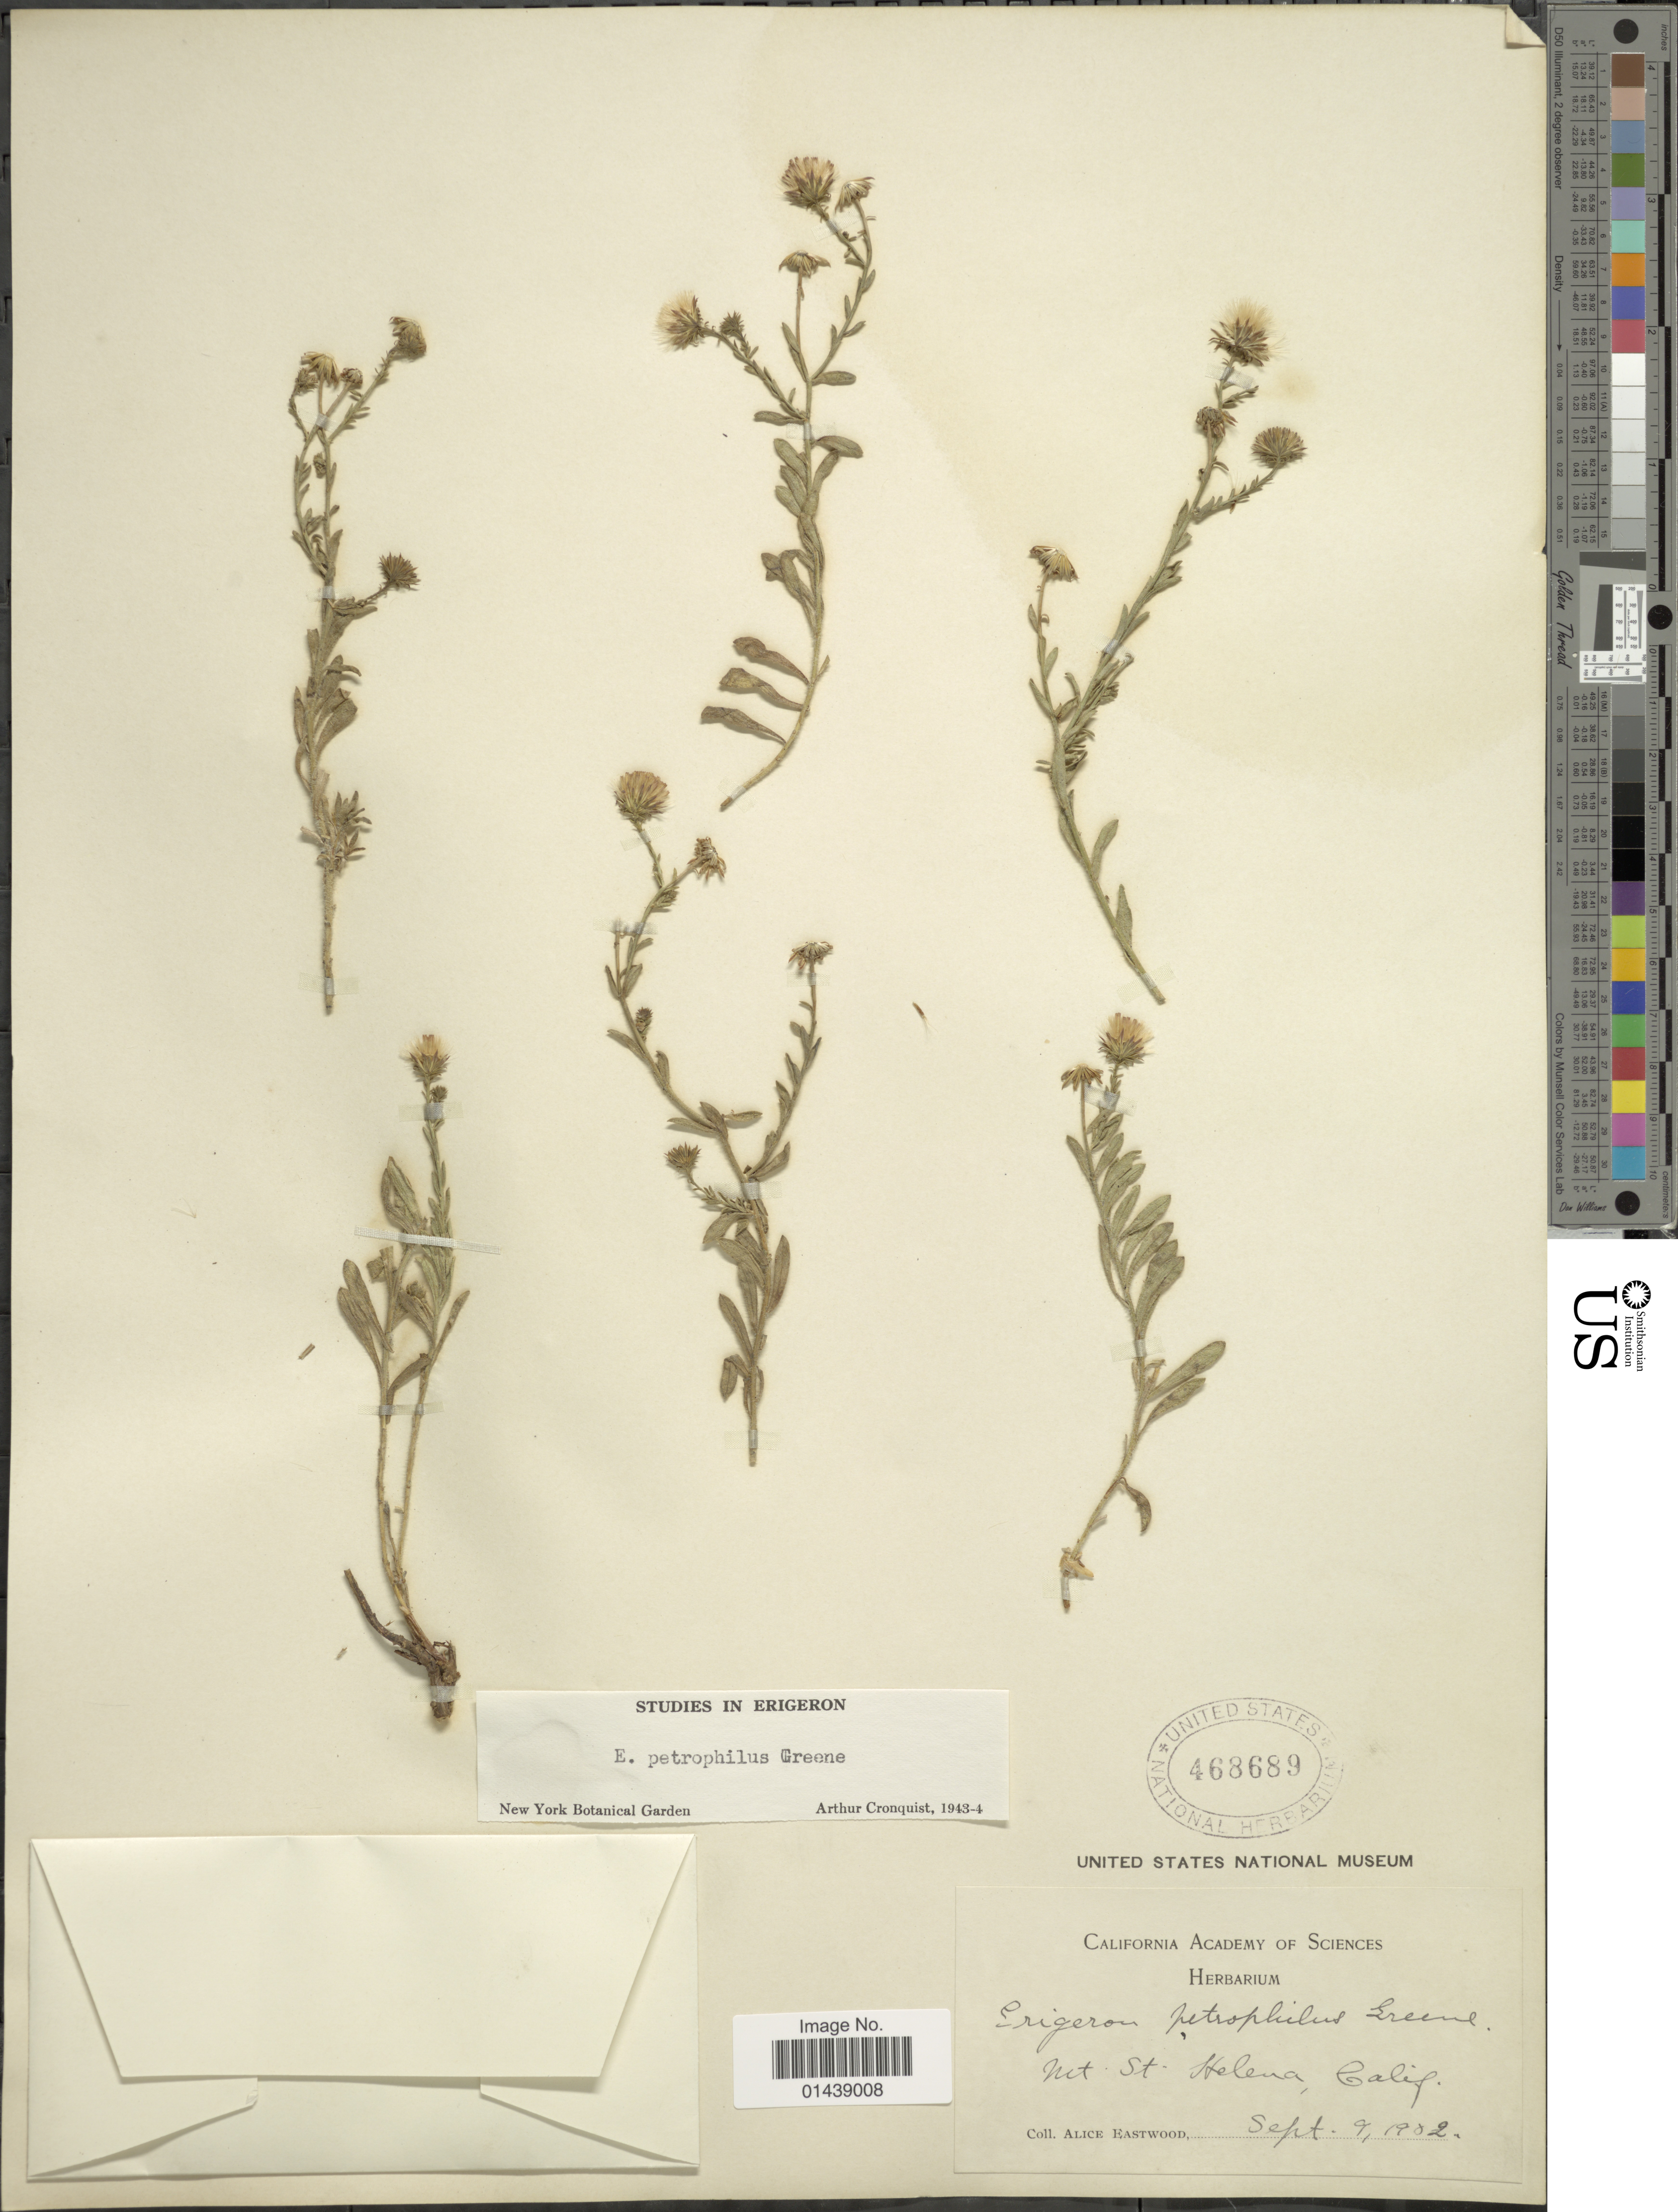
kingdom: Plantae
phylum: Tracheophyta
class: Magnoliopsida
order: Asterales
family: Asteraceae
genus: Erigeron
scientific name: Erigeron petrophilus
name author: Greene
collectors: A. Eastwood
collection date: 1902-09-09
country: United States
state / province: California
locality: Mt. St. Helena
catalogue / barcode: US 468689